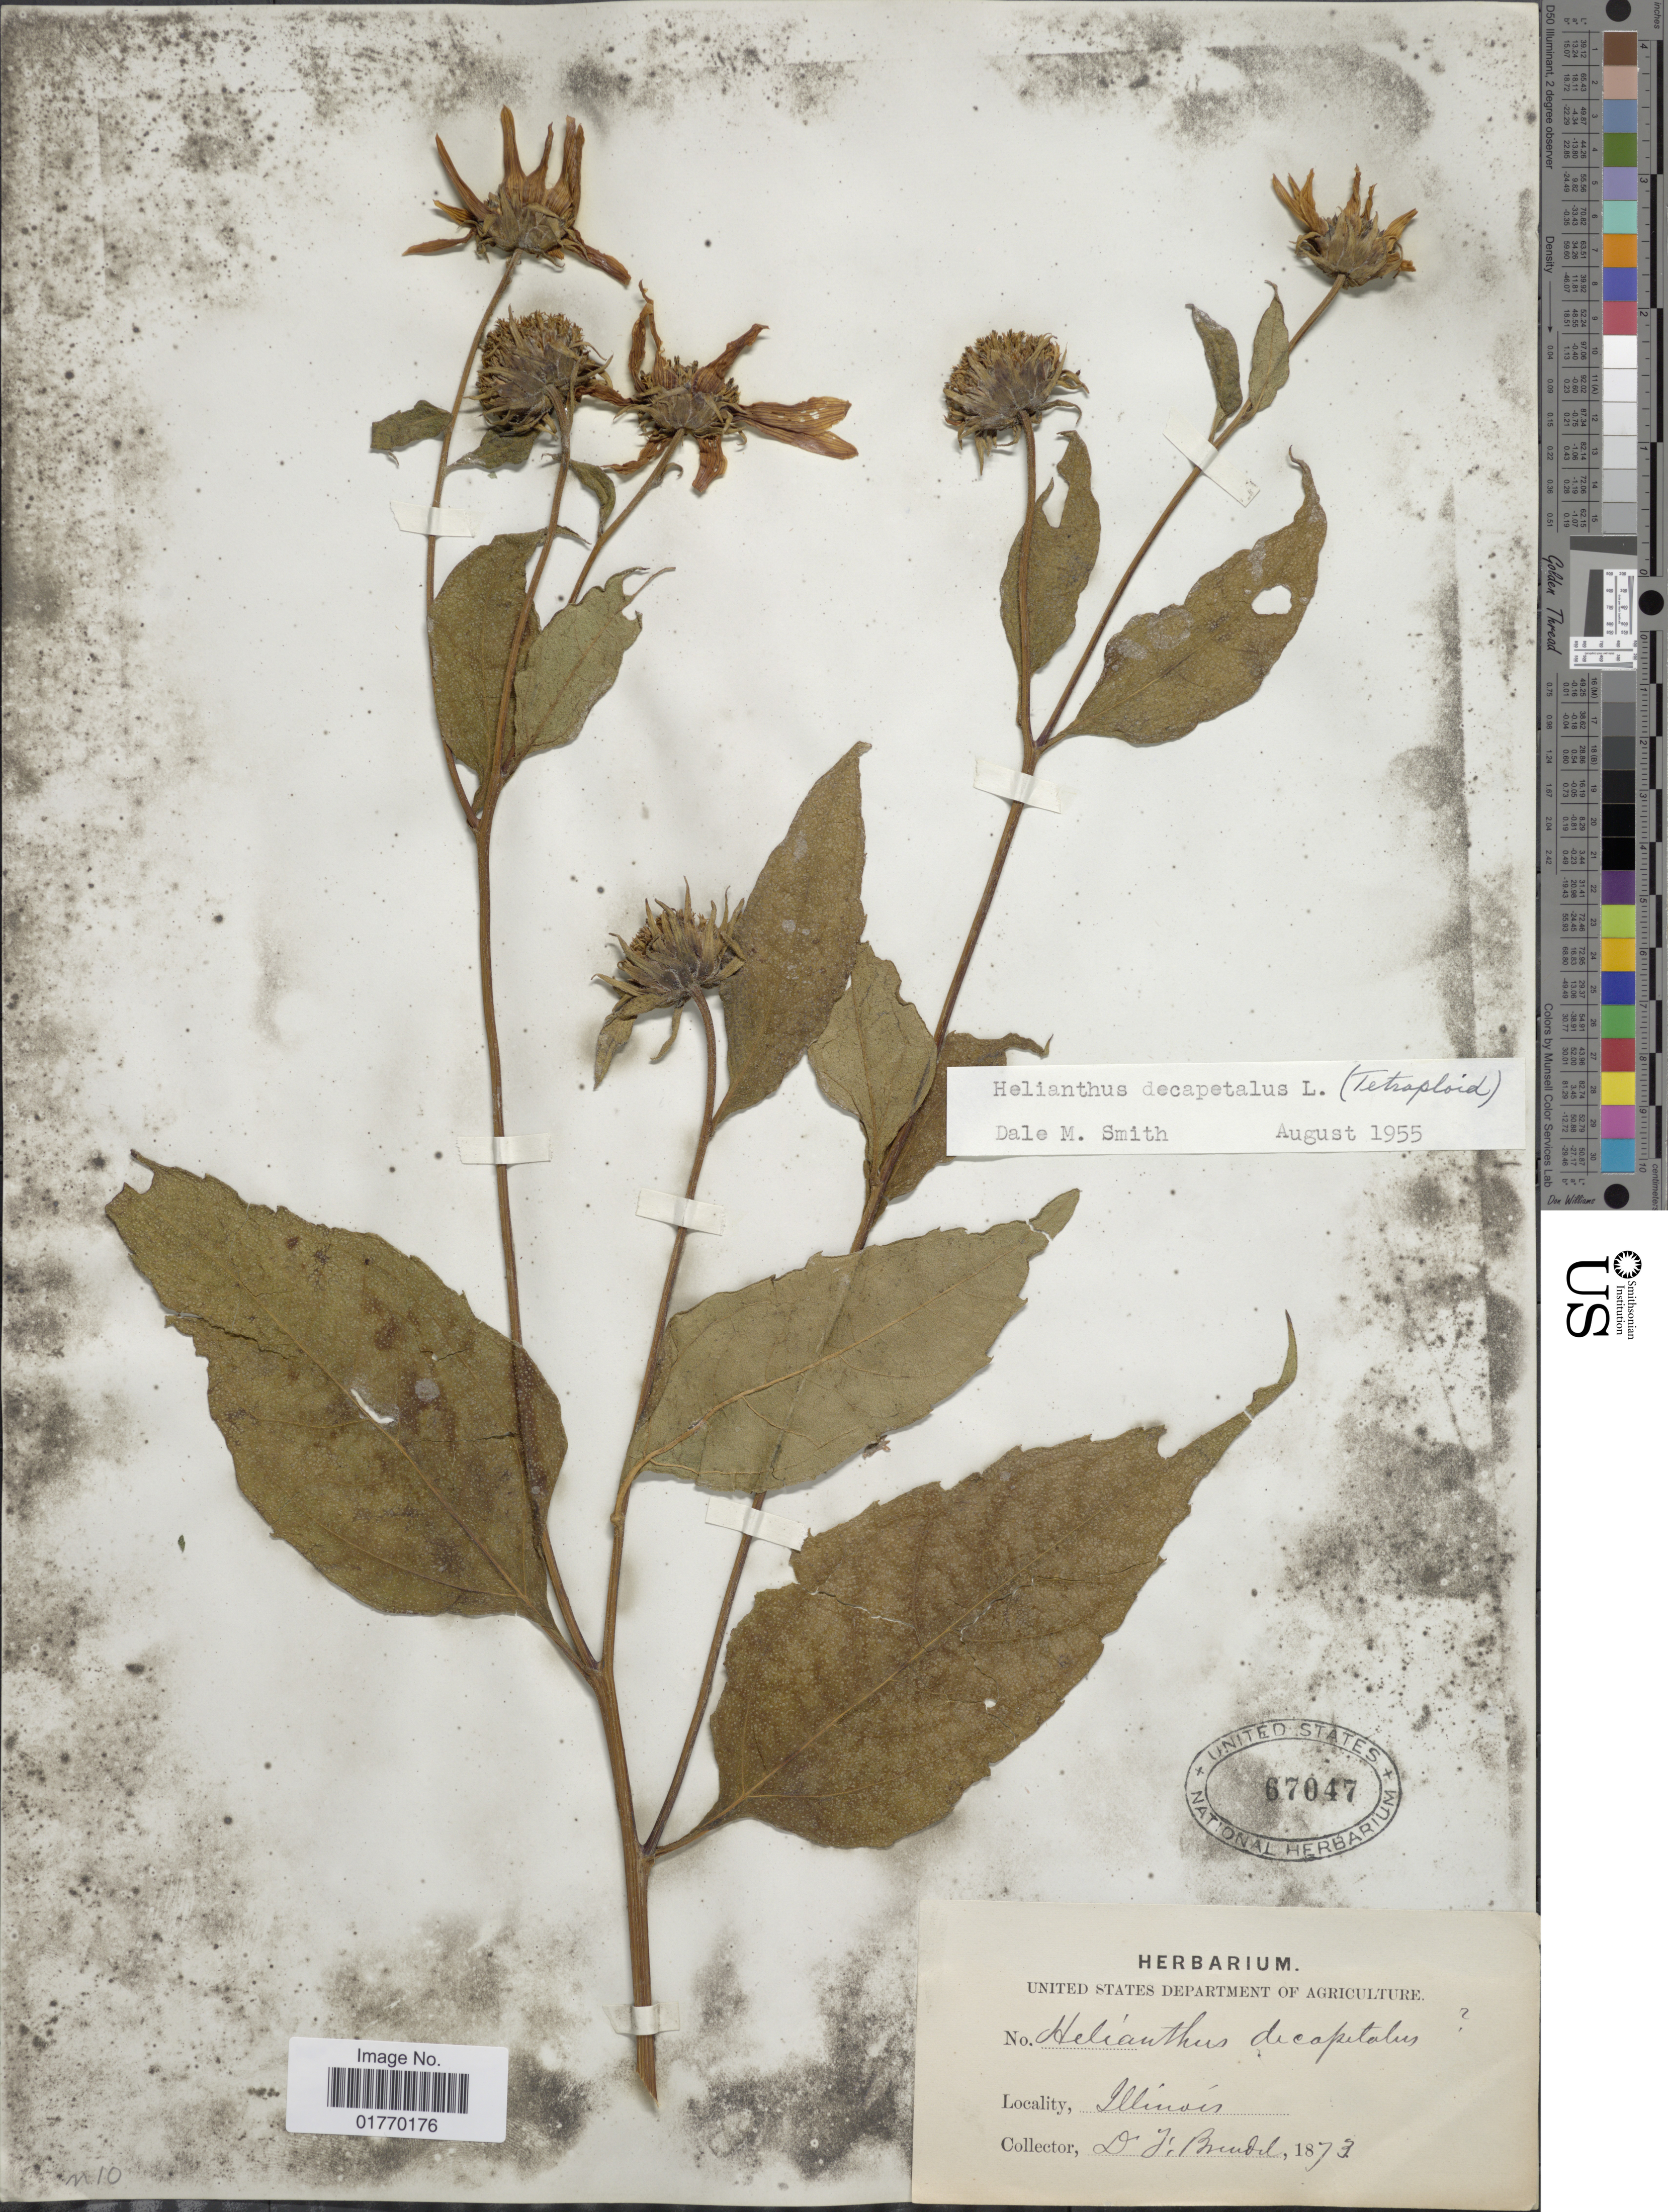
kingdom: Plantae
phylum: Tracheophyta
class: Magnoliopsida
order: Asterales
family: Asteraceae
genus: Helianthus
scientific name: Helianthus decapetalus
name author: L.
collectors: F. Brendel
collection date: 1873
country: United States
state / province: Illinois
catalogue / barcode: US 67047